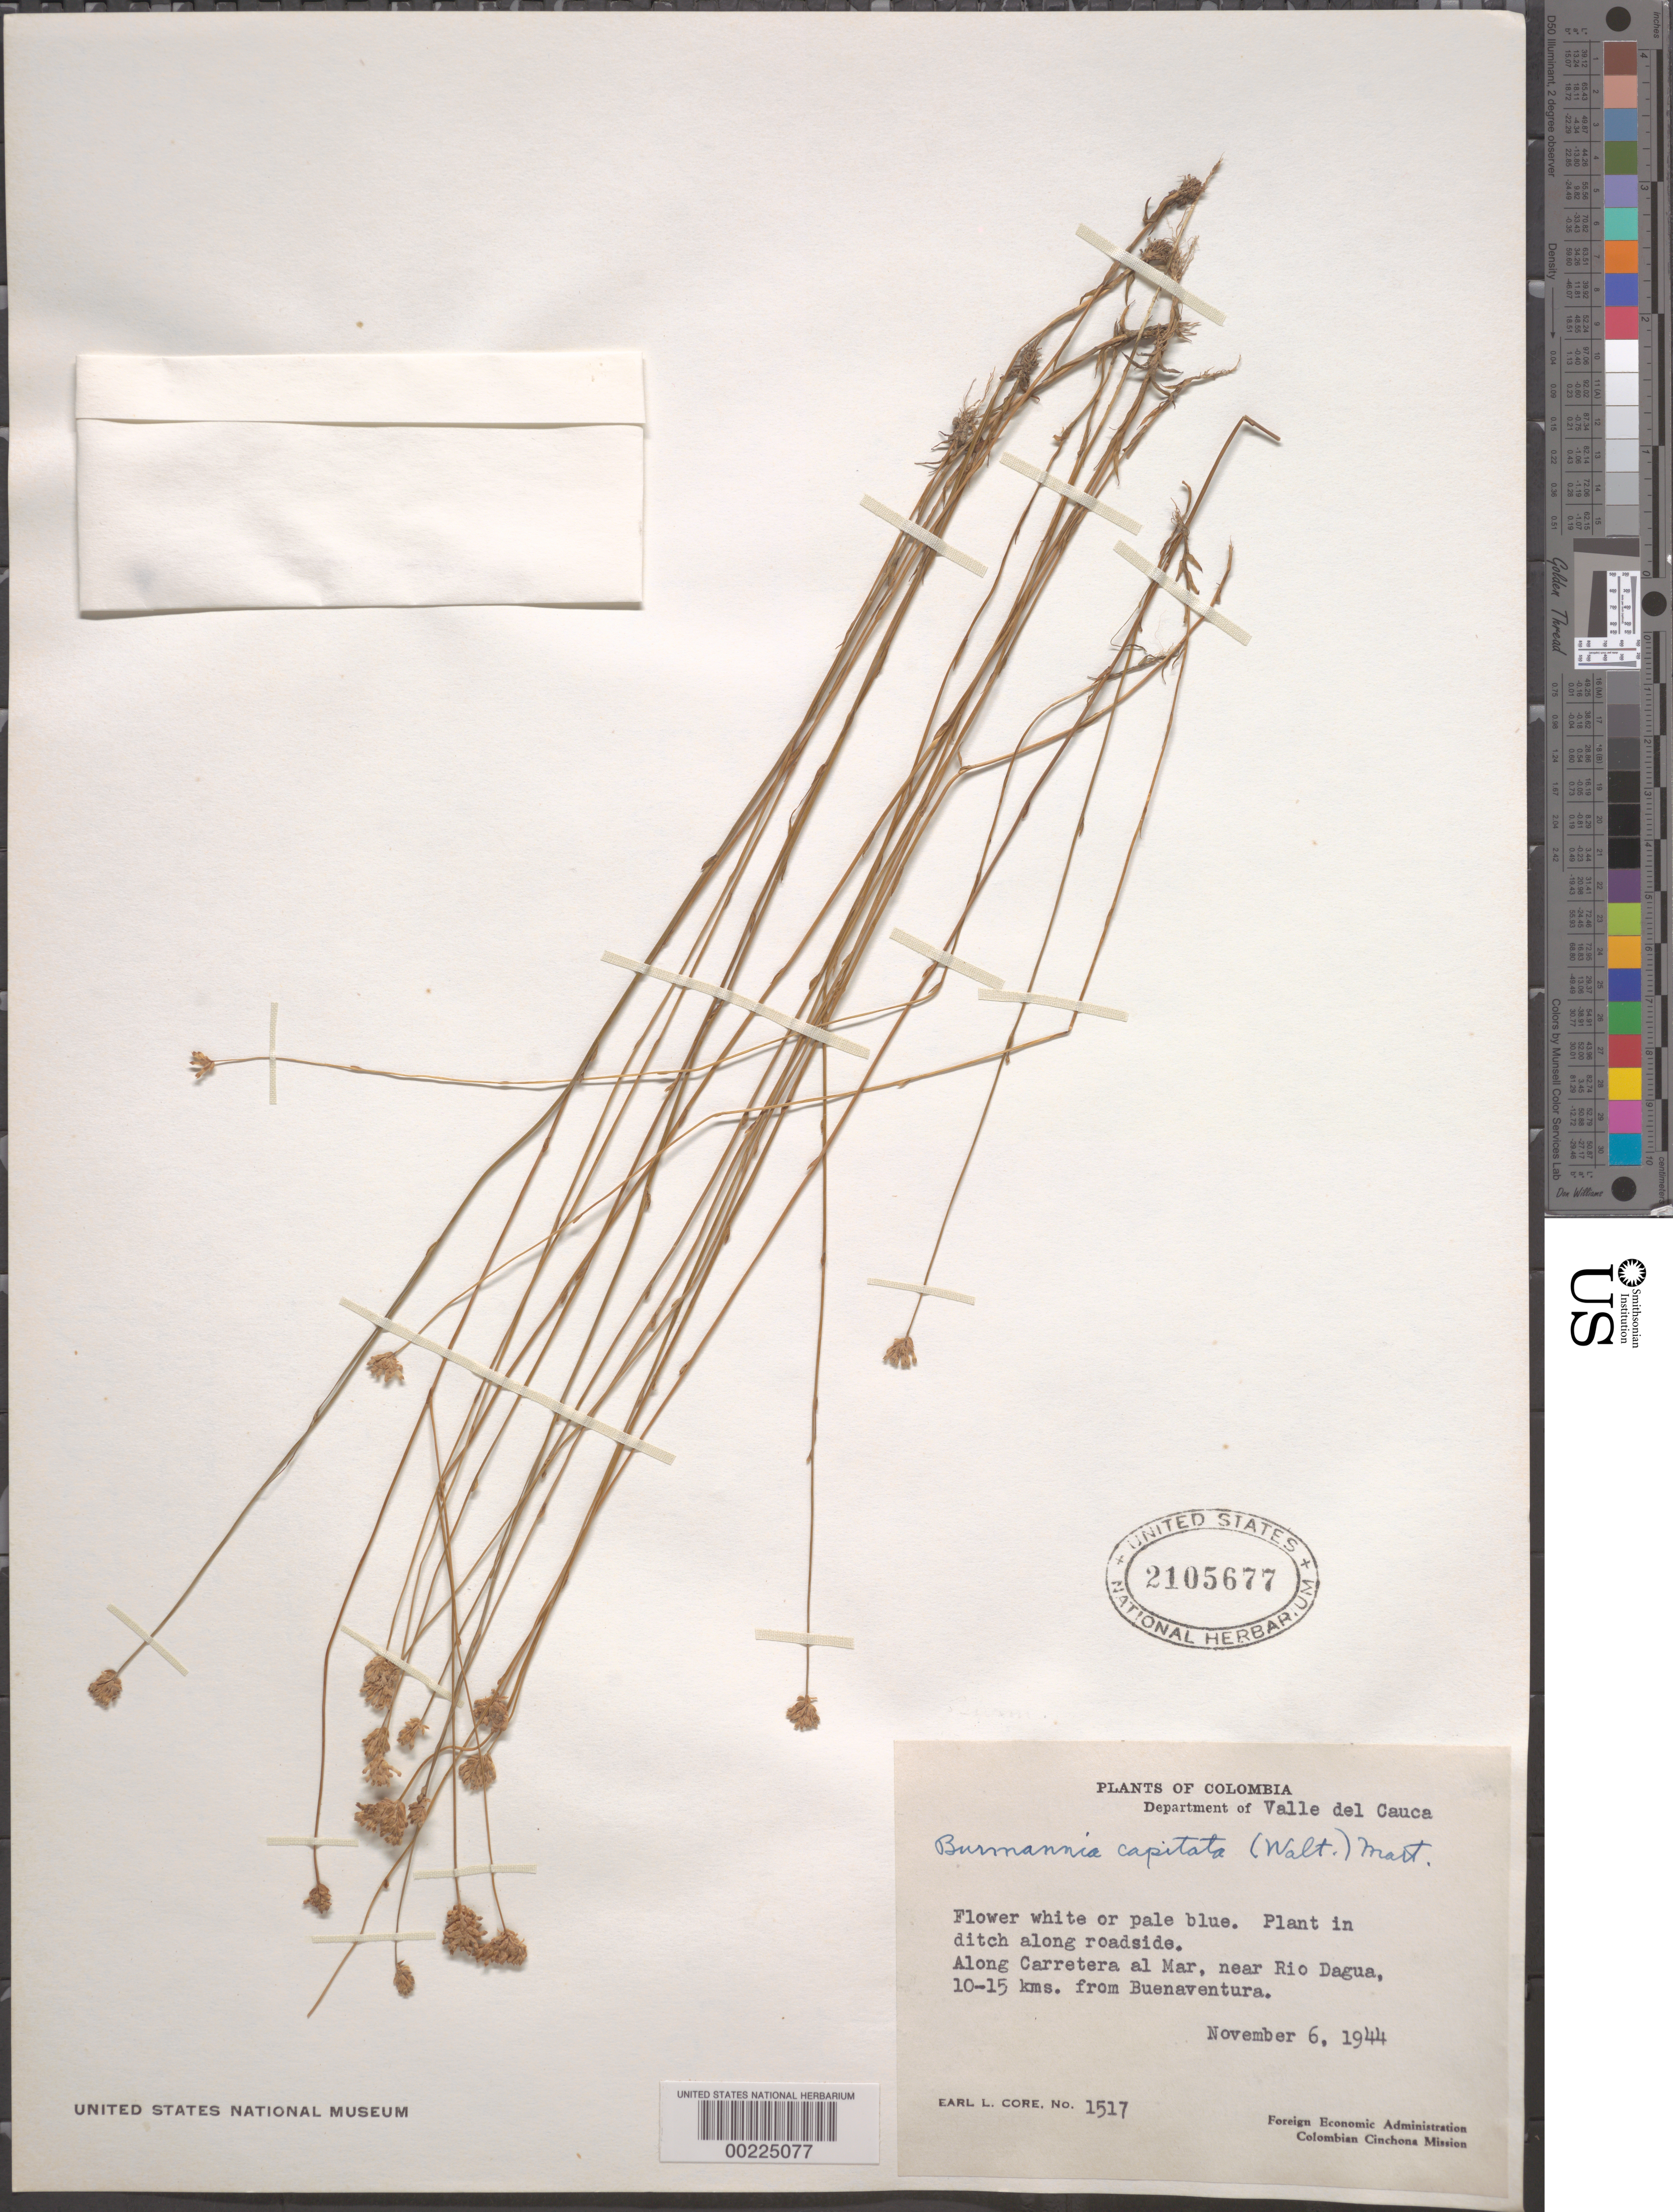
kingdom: Plantae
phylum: Tracheophyta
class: Liliopsida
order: Dioscoreales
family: Burmanniaceae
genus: Burmannia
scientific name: Burmannia capitata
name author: (Walter ex J.F. Gmel.) Mart.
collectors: E. L. Core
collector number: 1517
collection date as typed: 06 Nov 1944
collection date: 1944-11-06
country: Colombia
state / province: Valle del Cauca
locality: Along Carretera al Mar, near Rio Dagua, 1-=15 kms from Buena Ventura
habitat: In ditch along roadside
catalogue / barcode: US 2105677